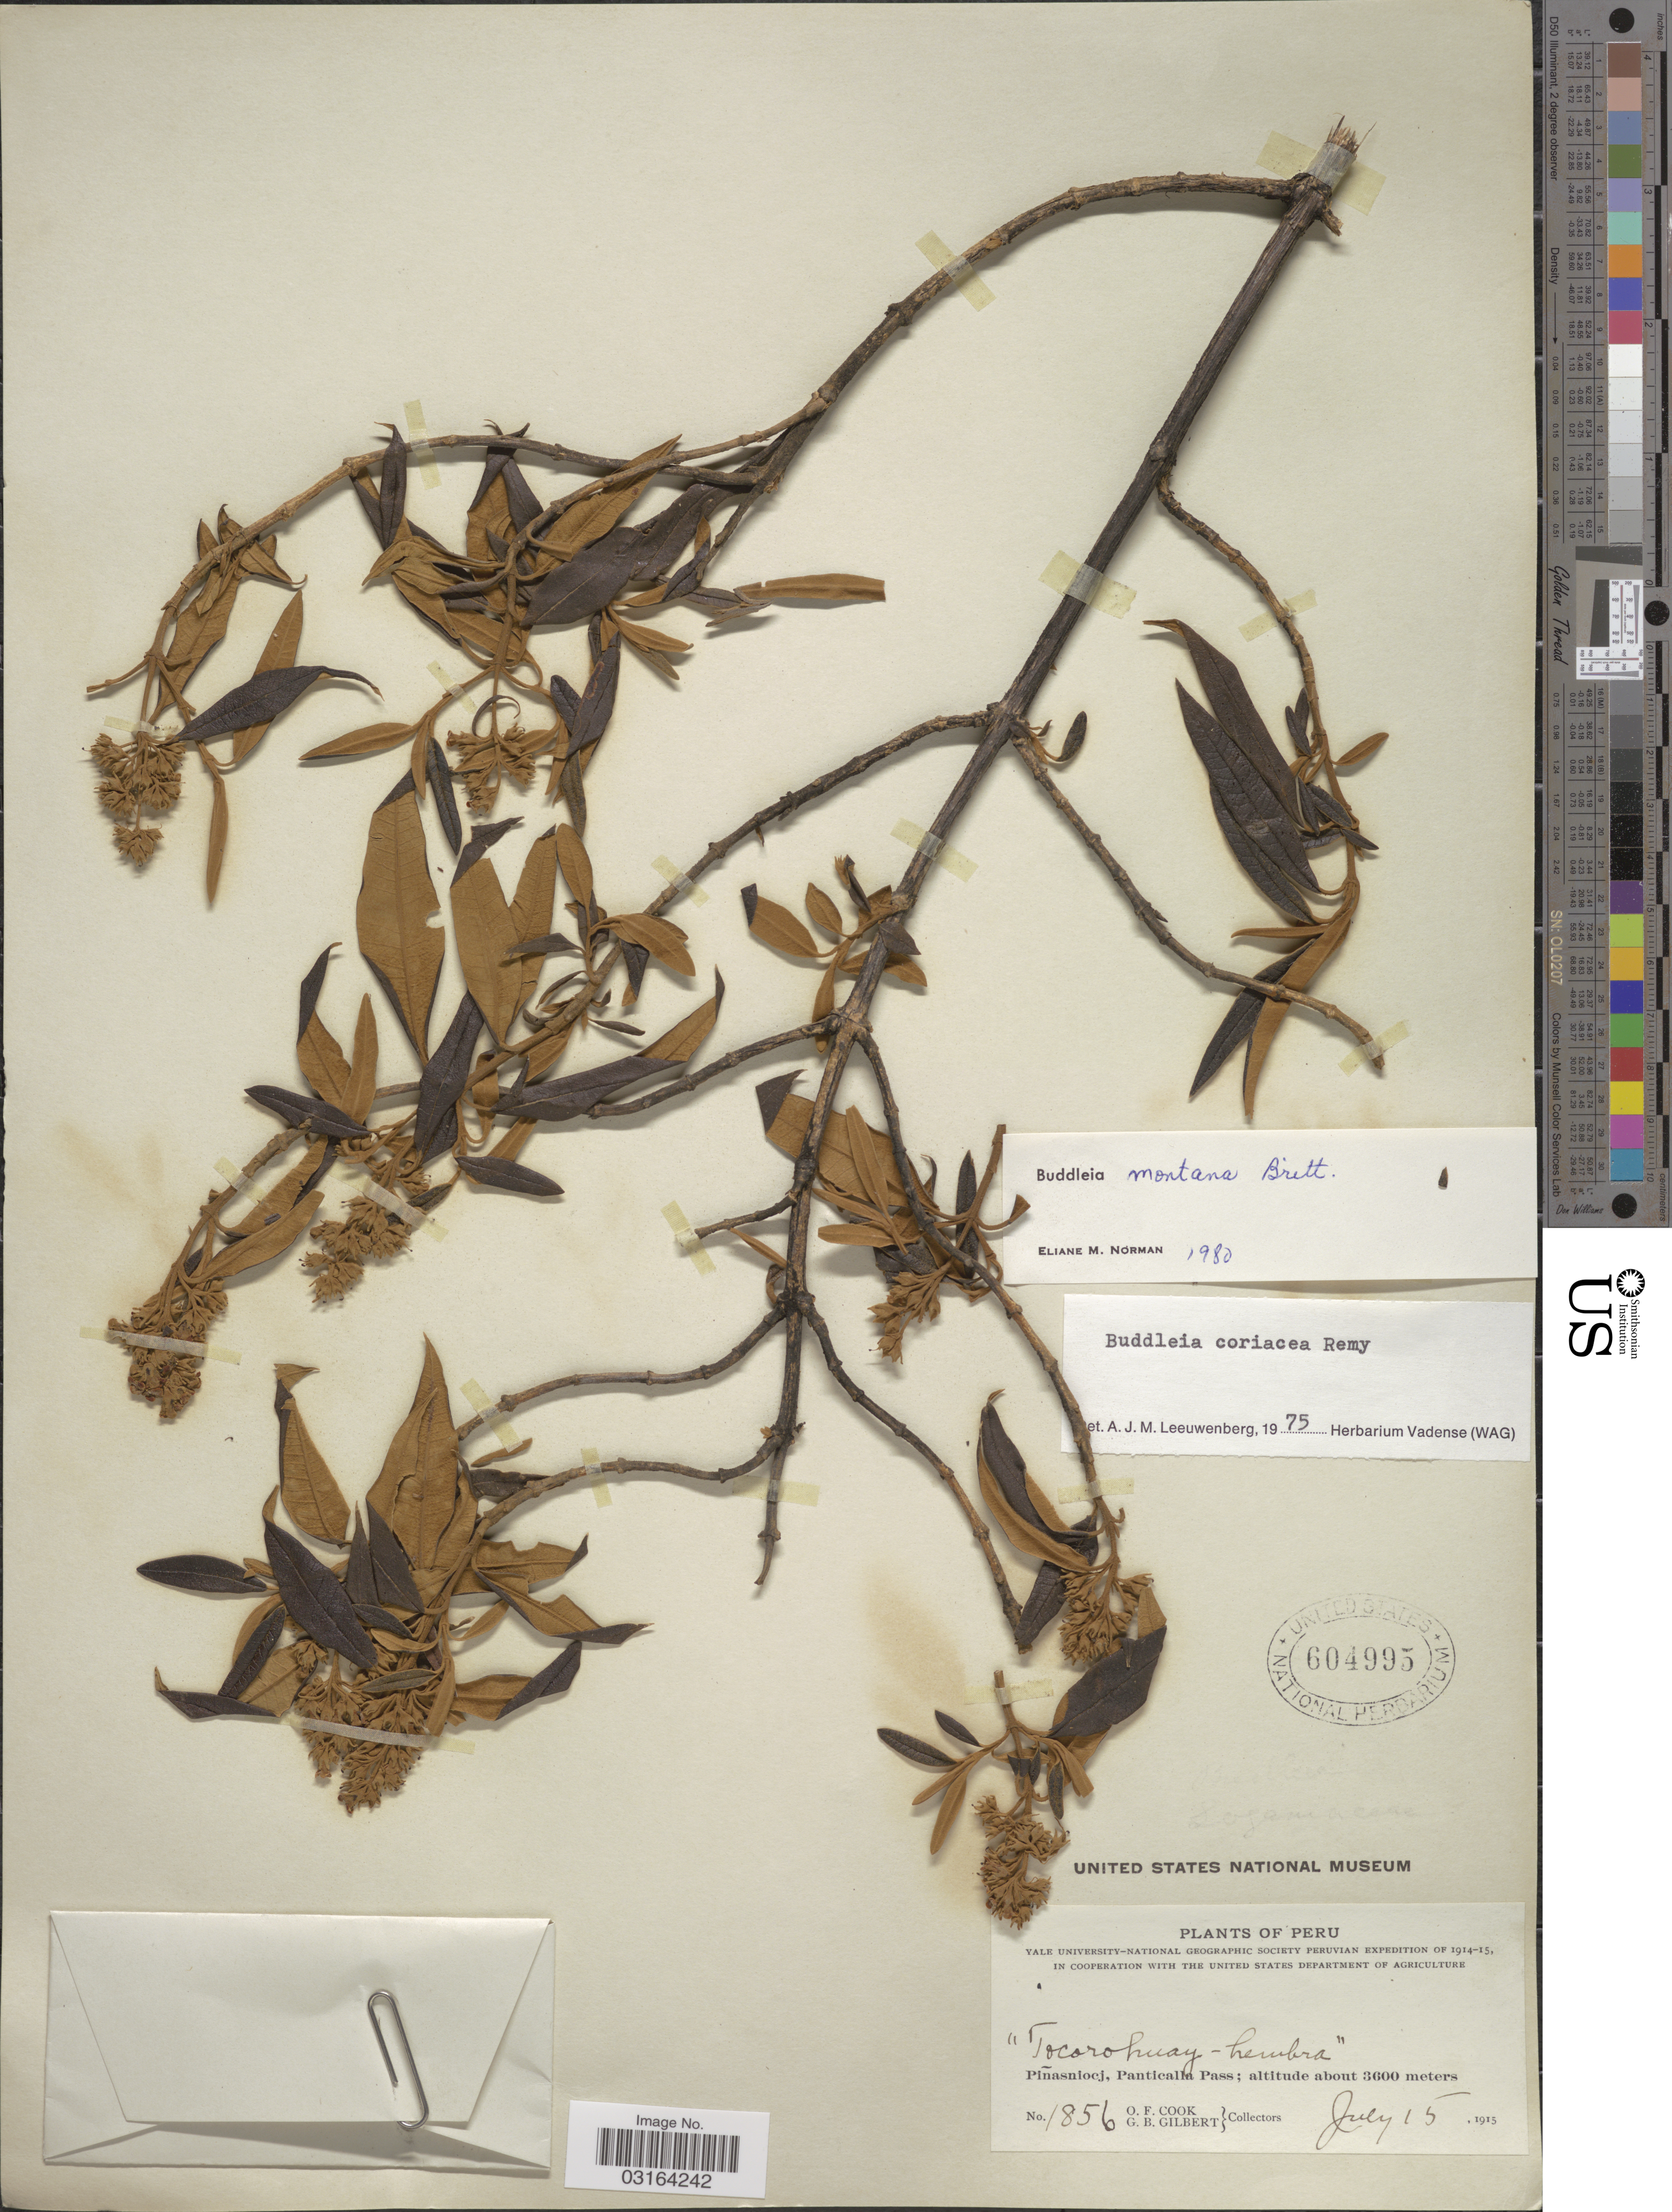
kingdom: Plantae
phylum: Tracheophyta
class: Magnoliopsida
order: Lamiales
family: Scrophulariaceae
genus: Buddleja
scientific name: Buddleja coriacea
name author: Remy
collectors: O. F. Cook & G. B. Gilbert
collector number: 1856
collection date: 1915-07-15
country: Peru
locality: Piñasniocj, Panticalla Pass.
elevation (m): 3600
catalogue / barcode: US 604995